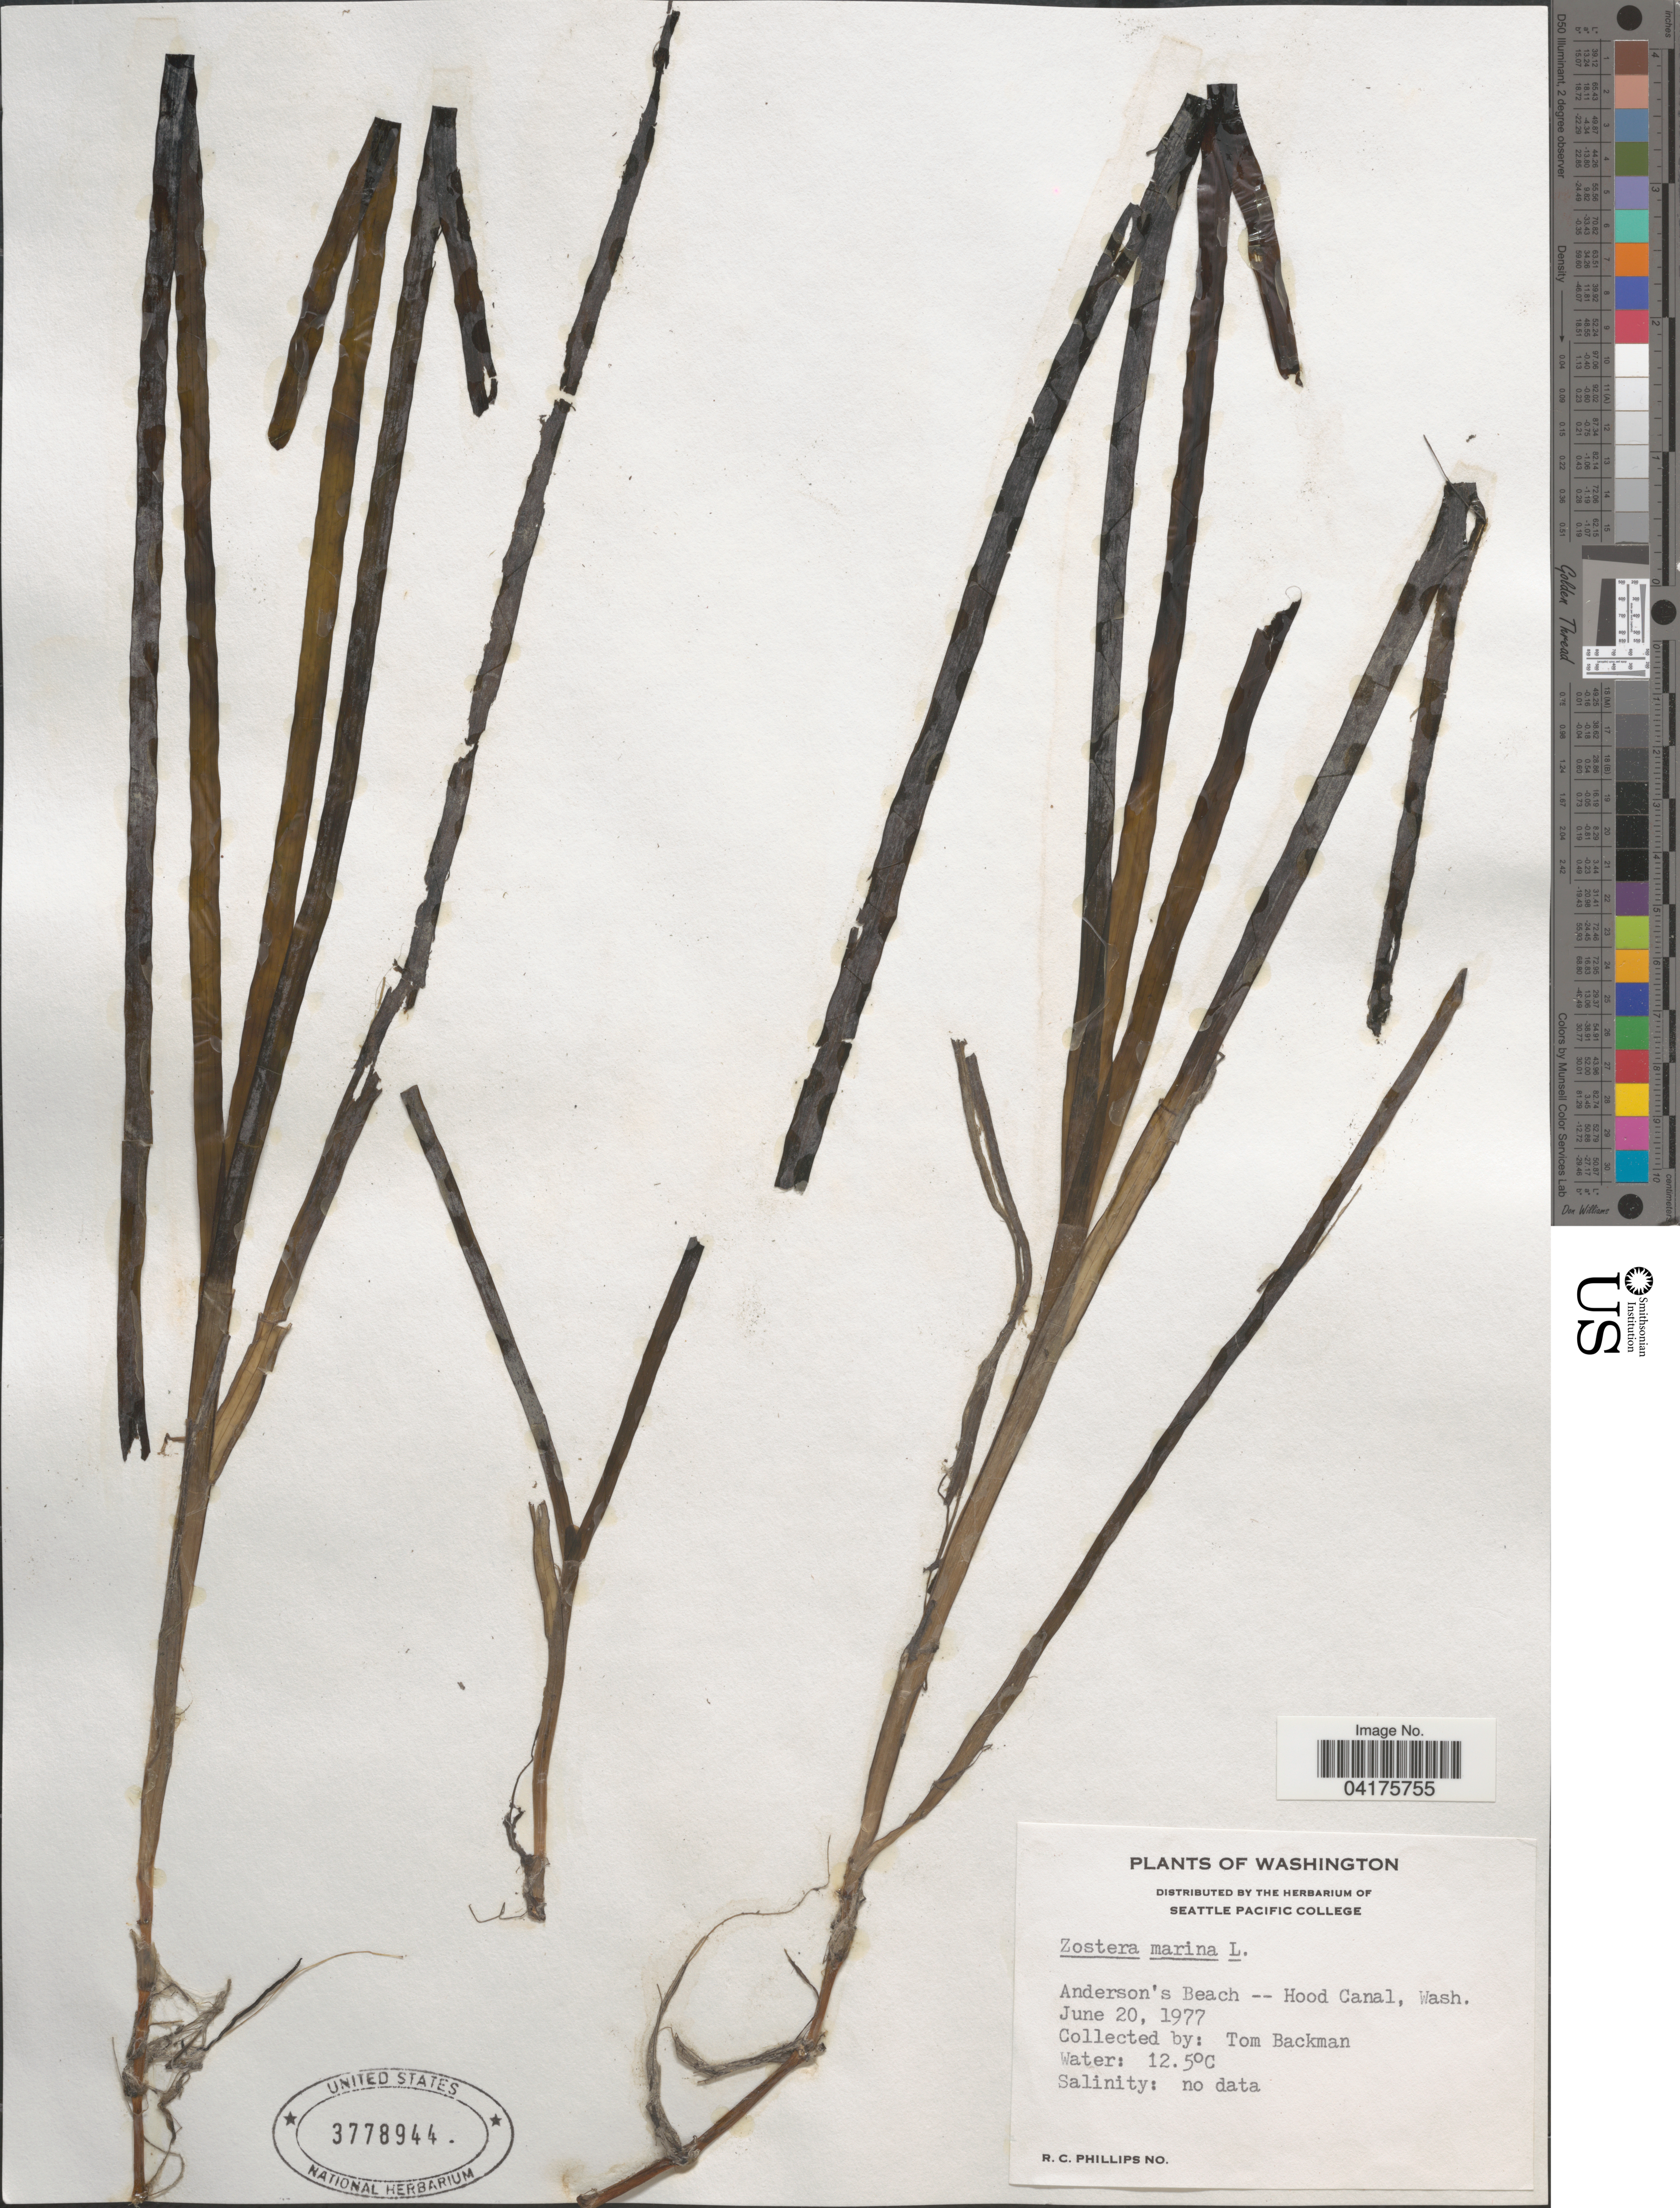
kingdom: Plantae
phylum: Tracheophyta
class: Liliopsida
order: Alismatales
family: Zosteraceae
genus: Zostera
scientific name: Zostera marina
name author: L.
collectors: T. Backman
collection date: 1977-06-20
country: United States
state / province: Washington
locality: Anderson's Beach -- Hood Canal.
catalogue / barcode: US 3778944